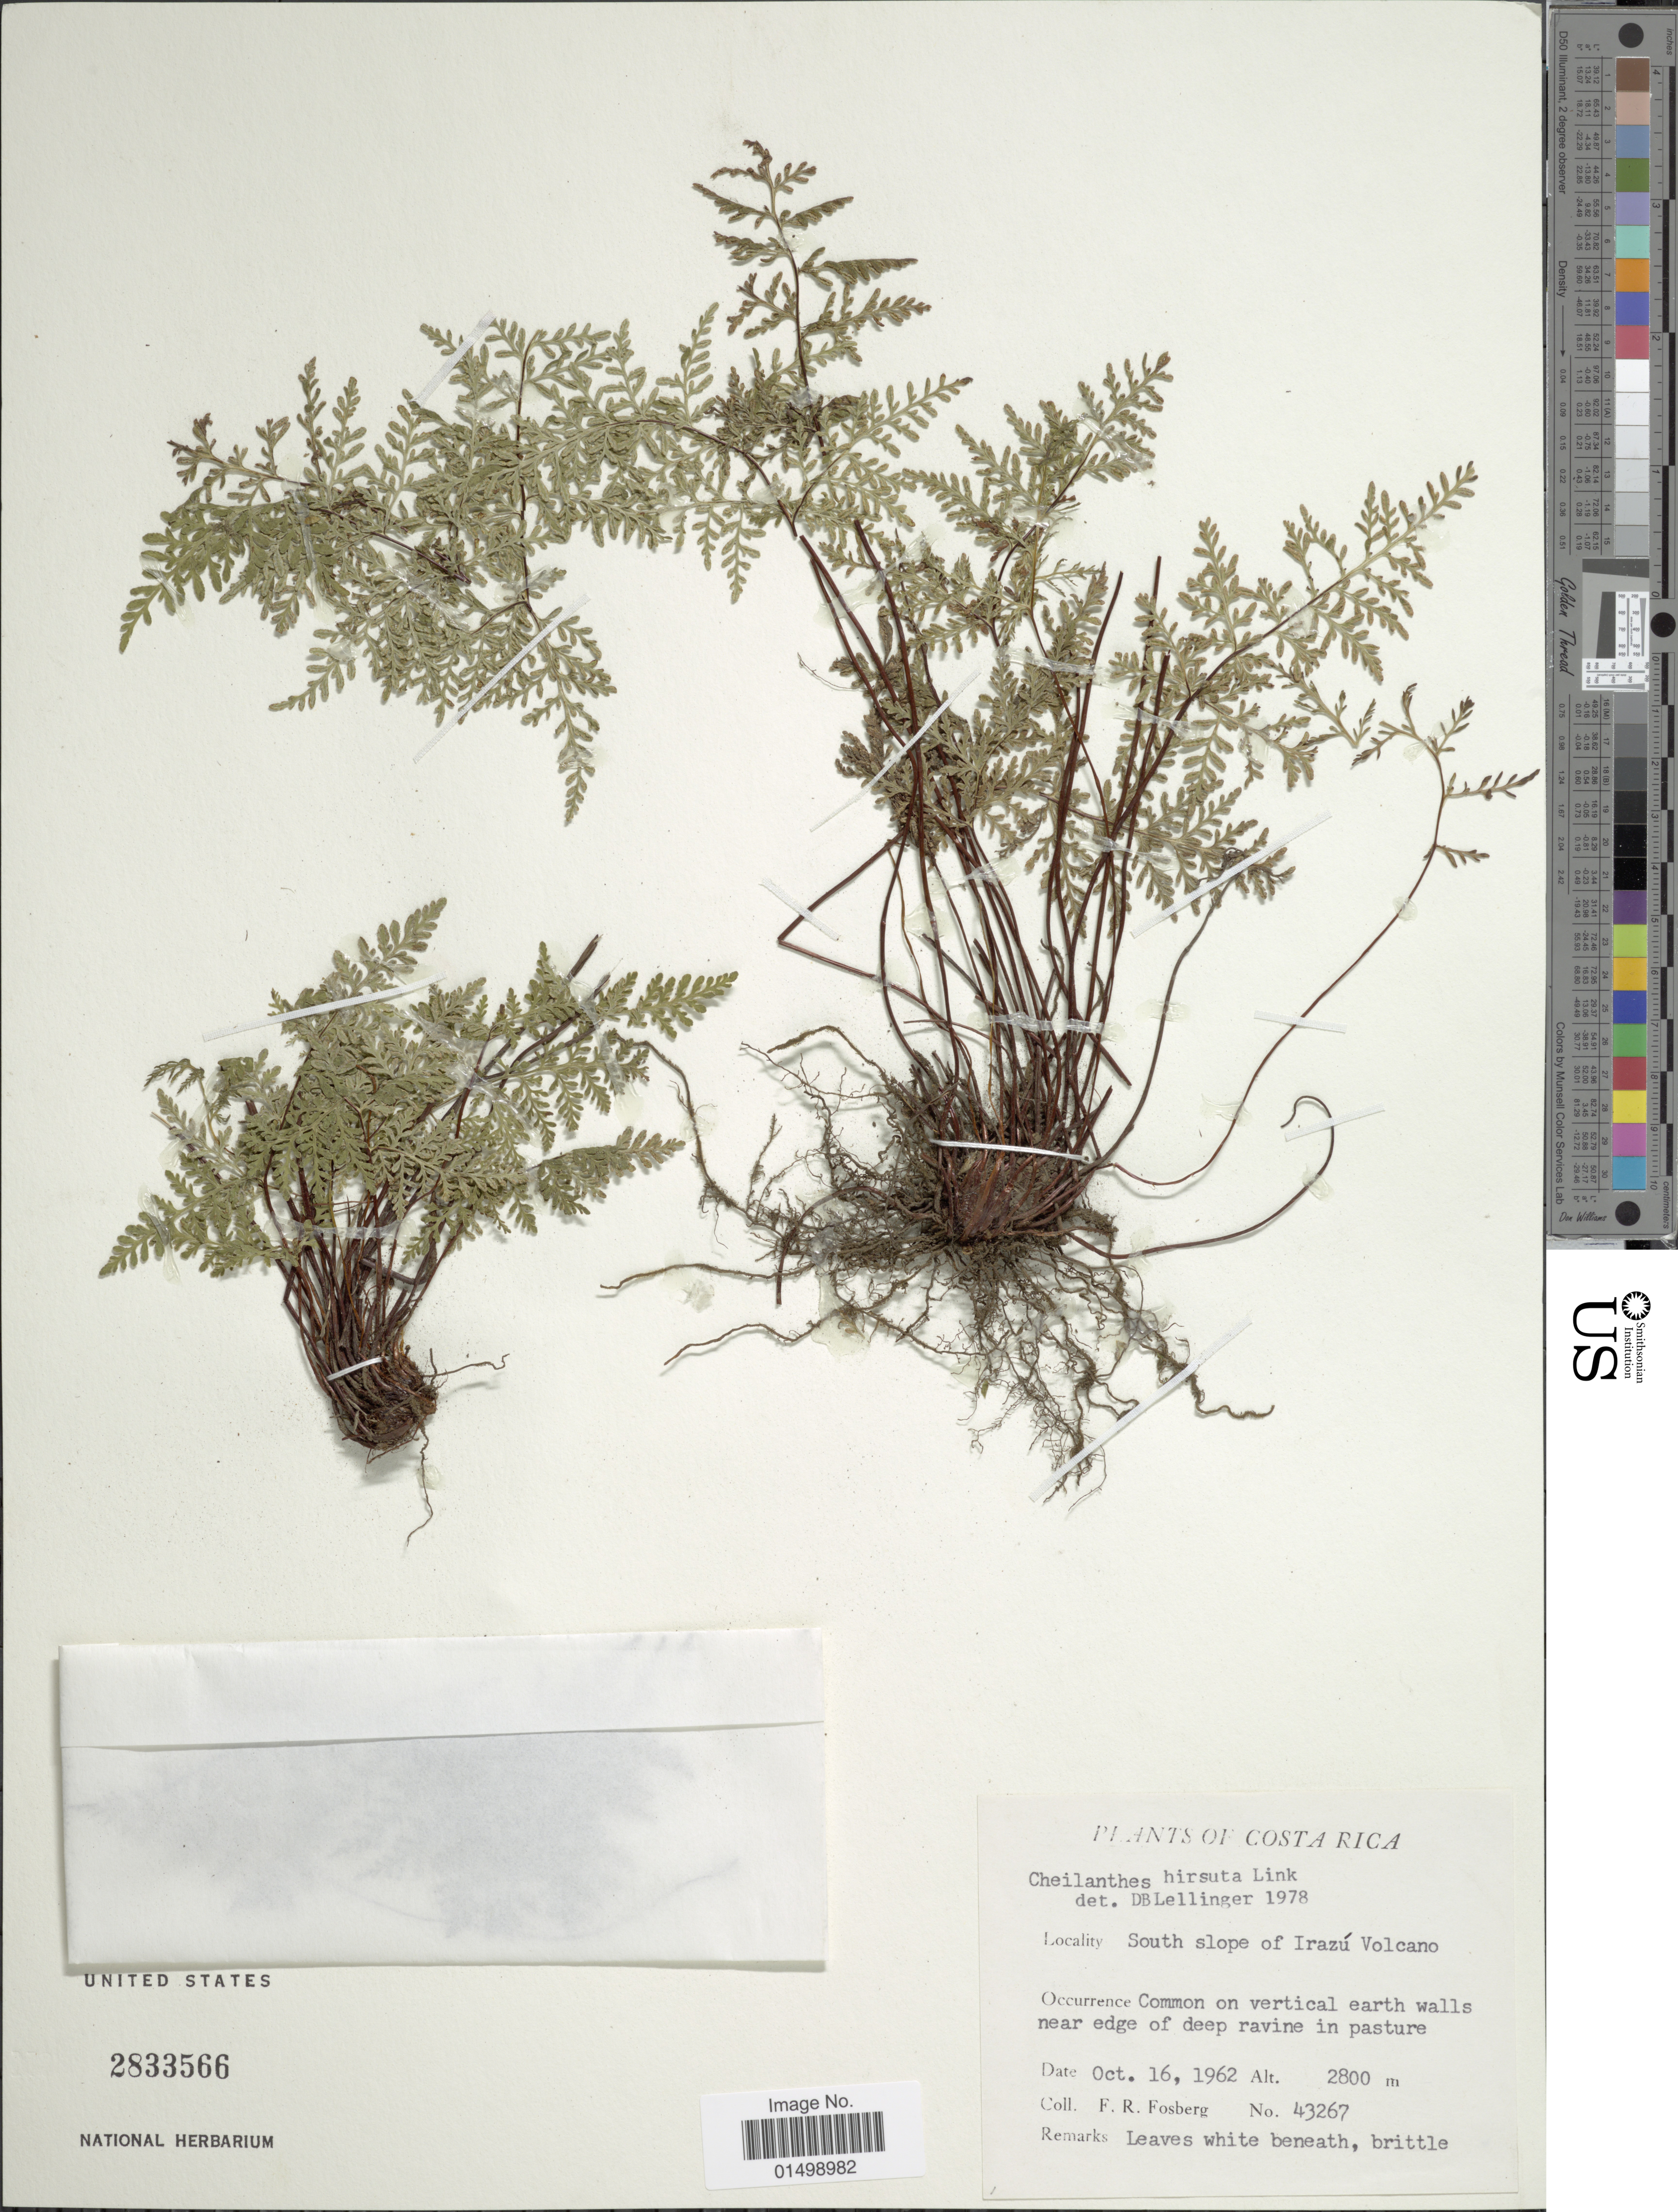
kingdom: Plantae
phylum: Tracheophyta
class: Polypodiopsida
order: Polypodiales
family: Pteridaceae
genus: Cheilanthes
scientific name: Cheilanthes pyramidalis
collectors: F. R. Fosberg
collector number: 43267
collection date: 1962-10-16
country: Costa Rica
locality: Costa Rica, South slopes of Irazu Volcano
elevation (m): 2800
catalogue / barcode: US 2833566